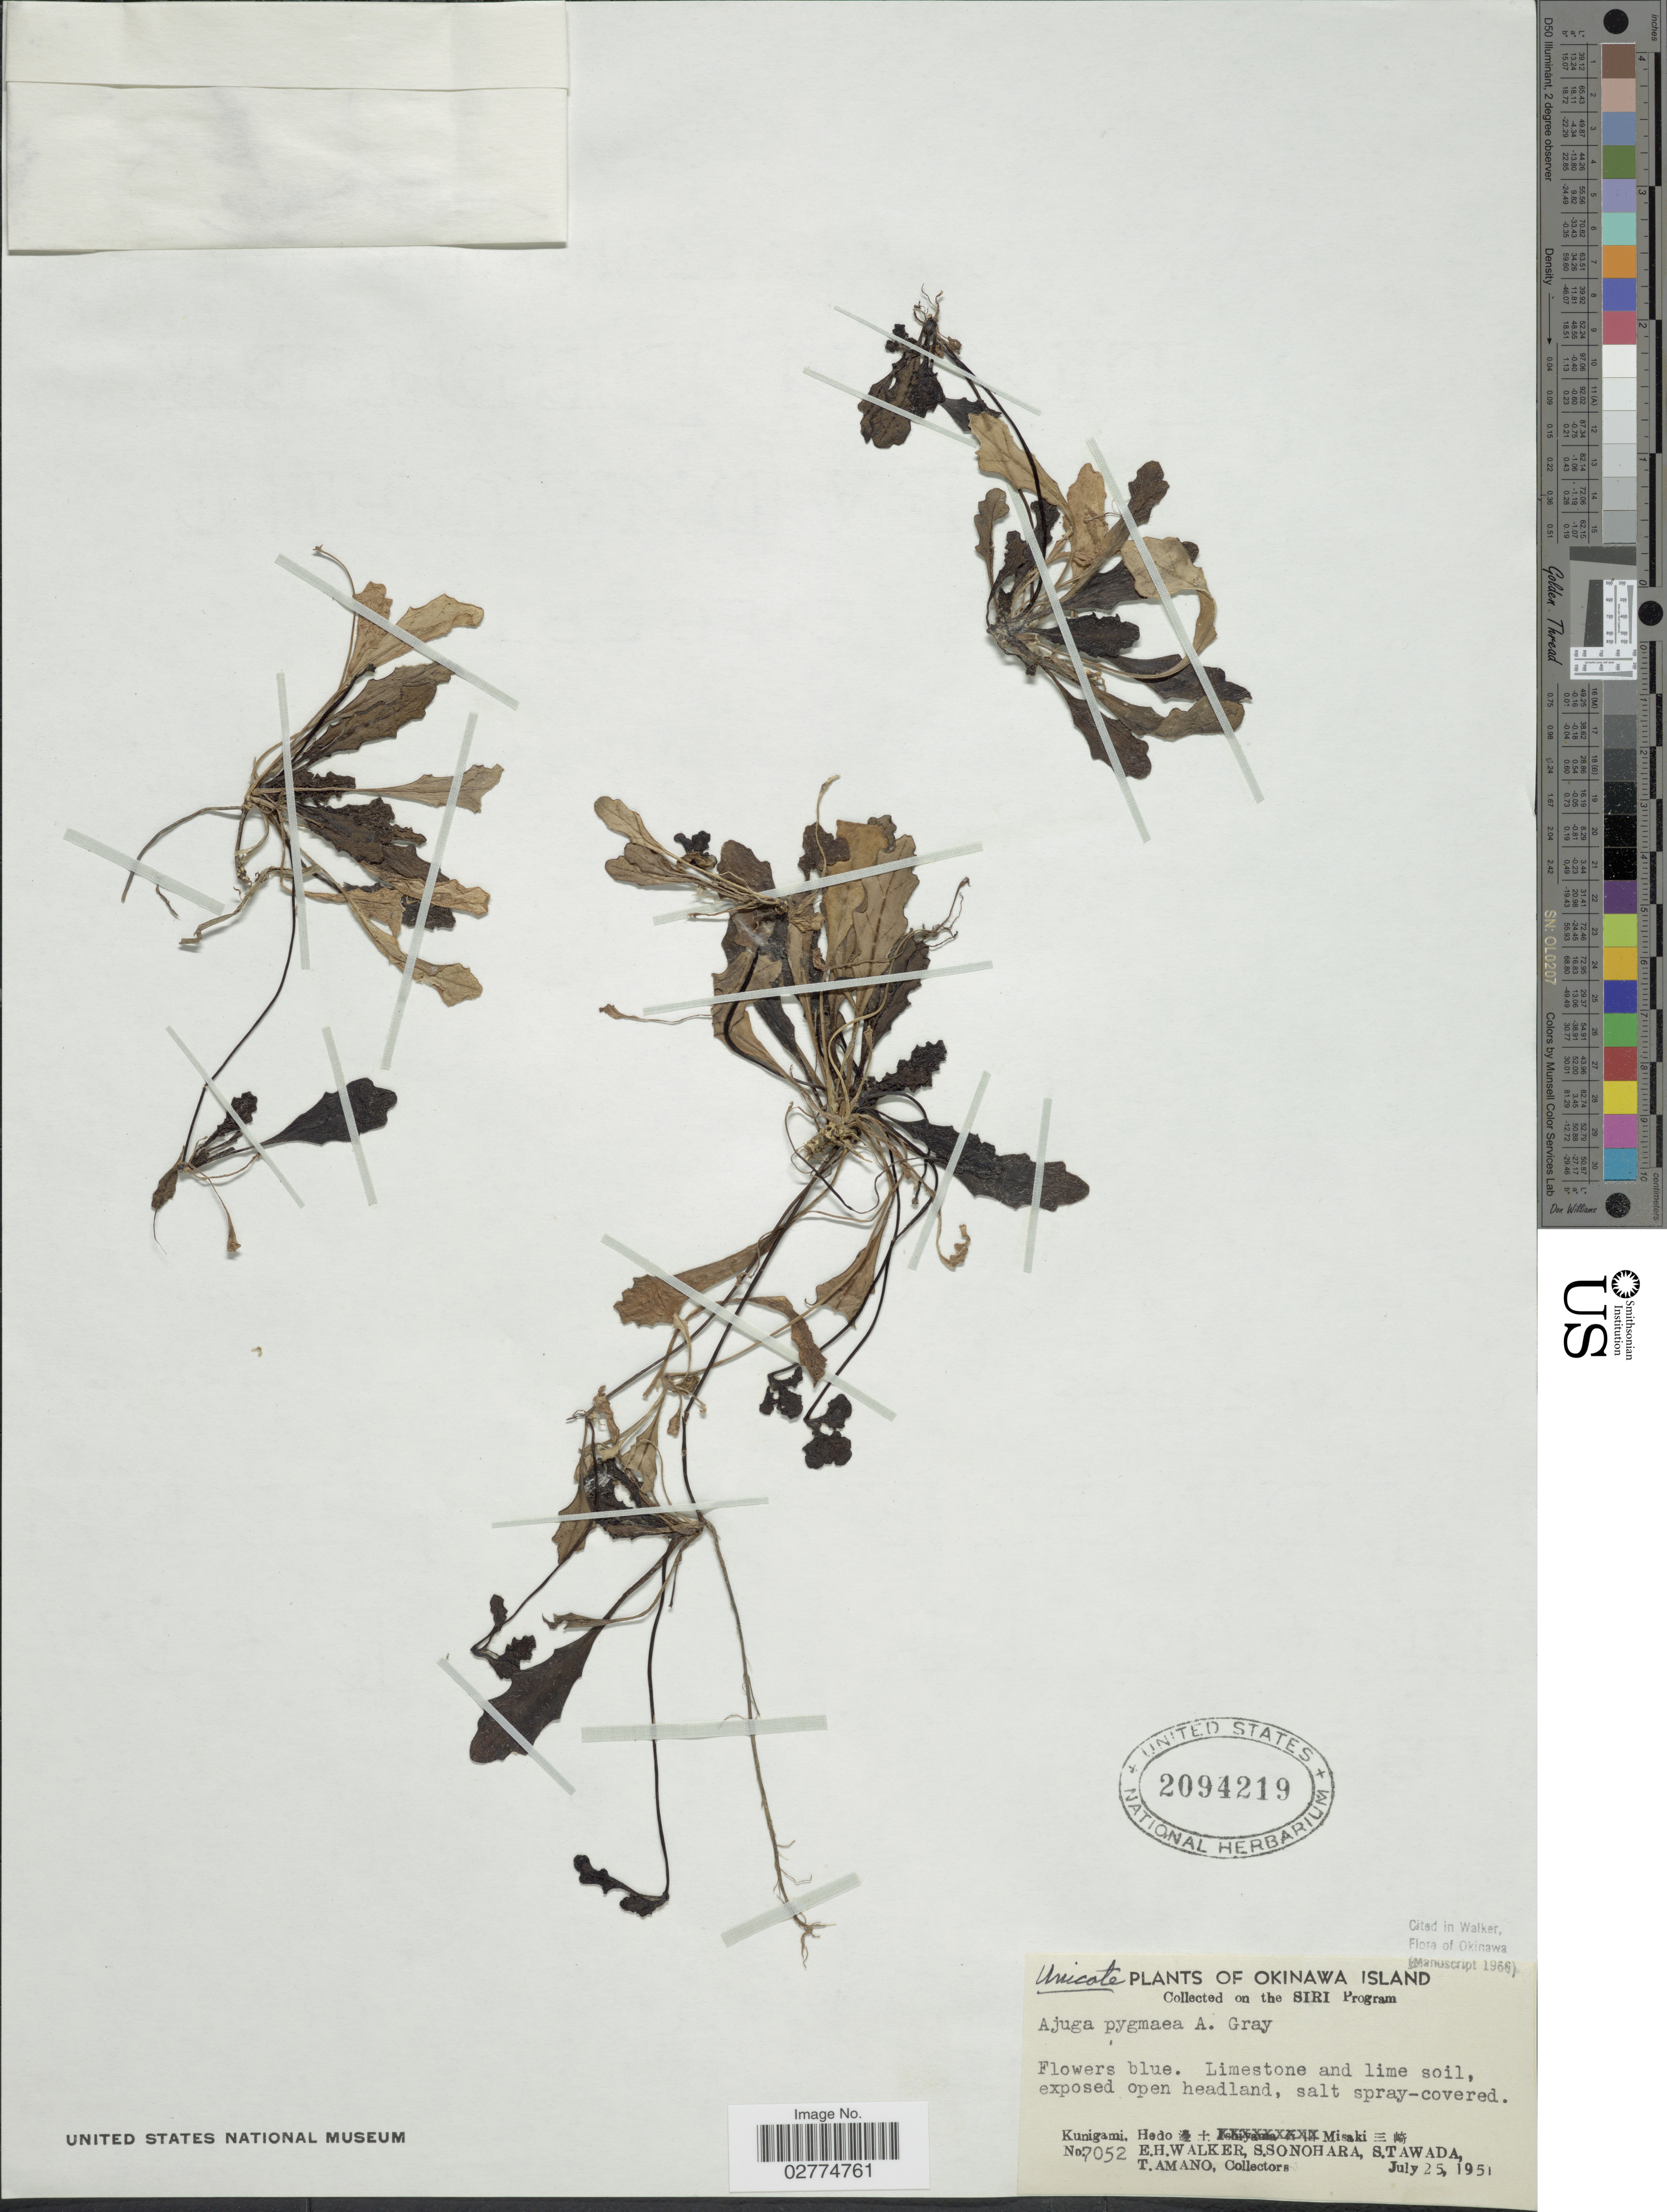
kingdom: Plantae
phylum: Tracheophyta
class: Magnoliopsida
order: Lamiales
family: Lamiaceae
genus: Ajuga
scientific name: Ajuga pygmaea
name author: A. Gray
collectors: E. H. Walker, S. Sonohara, S. Tawada & T. Amano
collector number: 7052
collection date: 1951-07-25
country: Japan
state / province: Okinawa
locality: Okinawa Island, Kunigami, Hedo, X, Misaki X.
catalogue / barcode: US 2094219